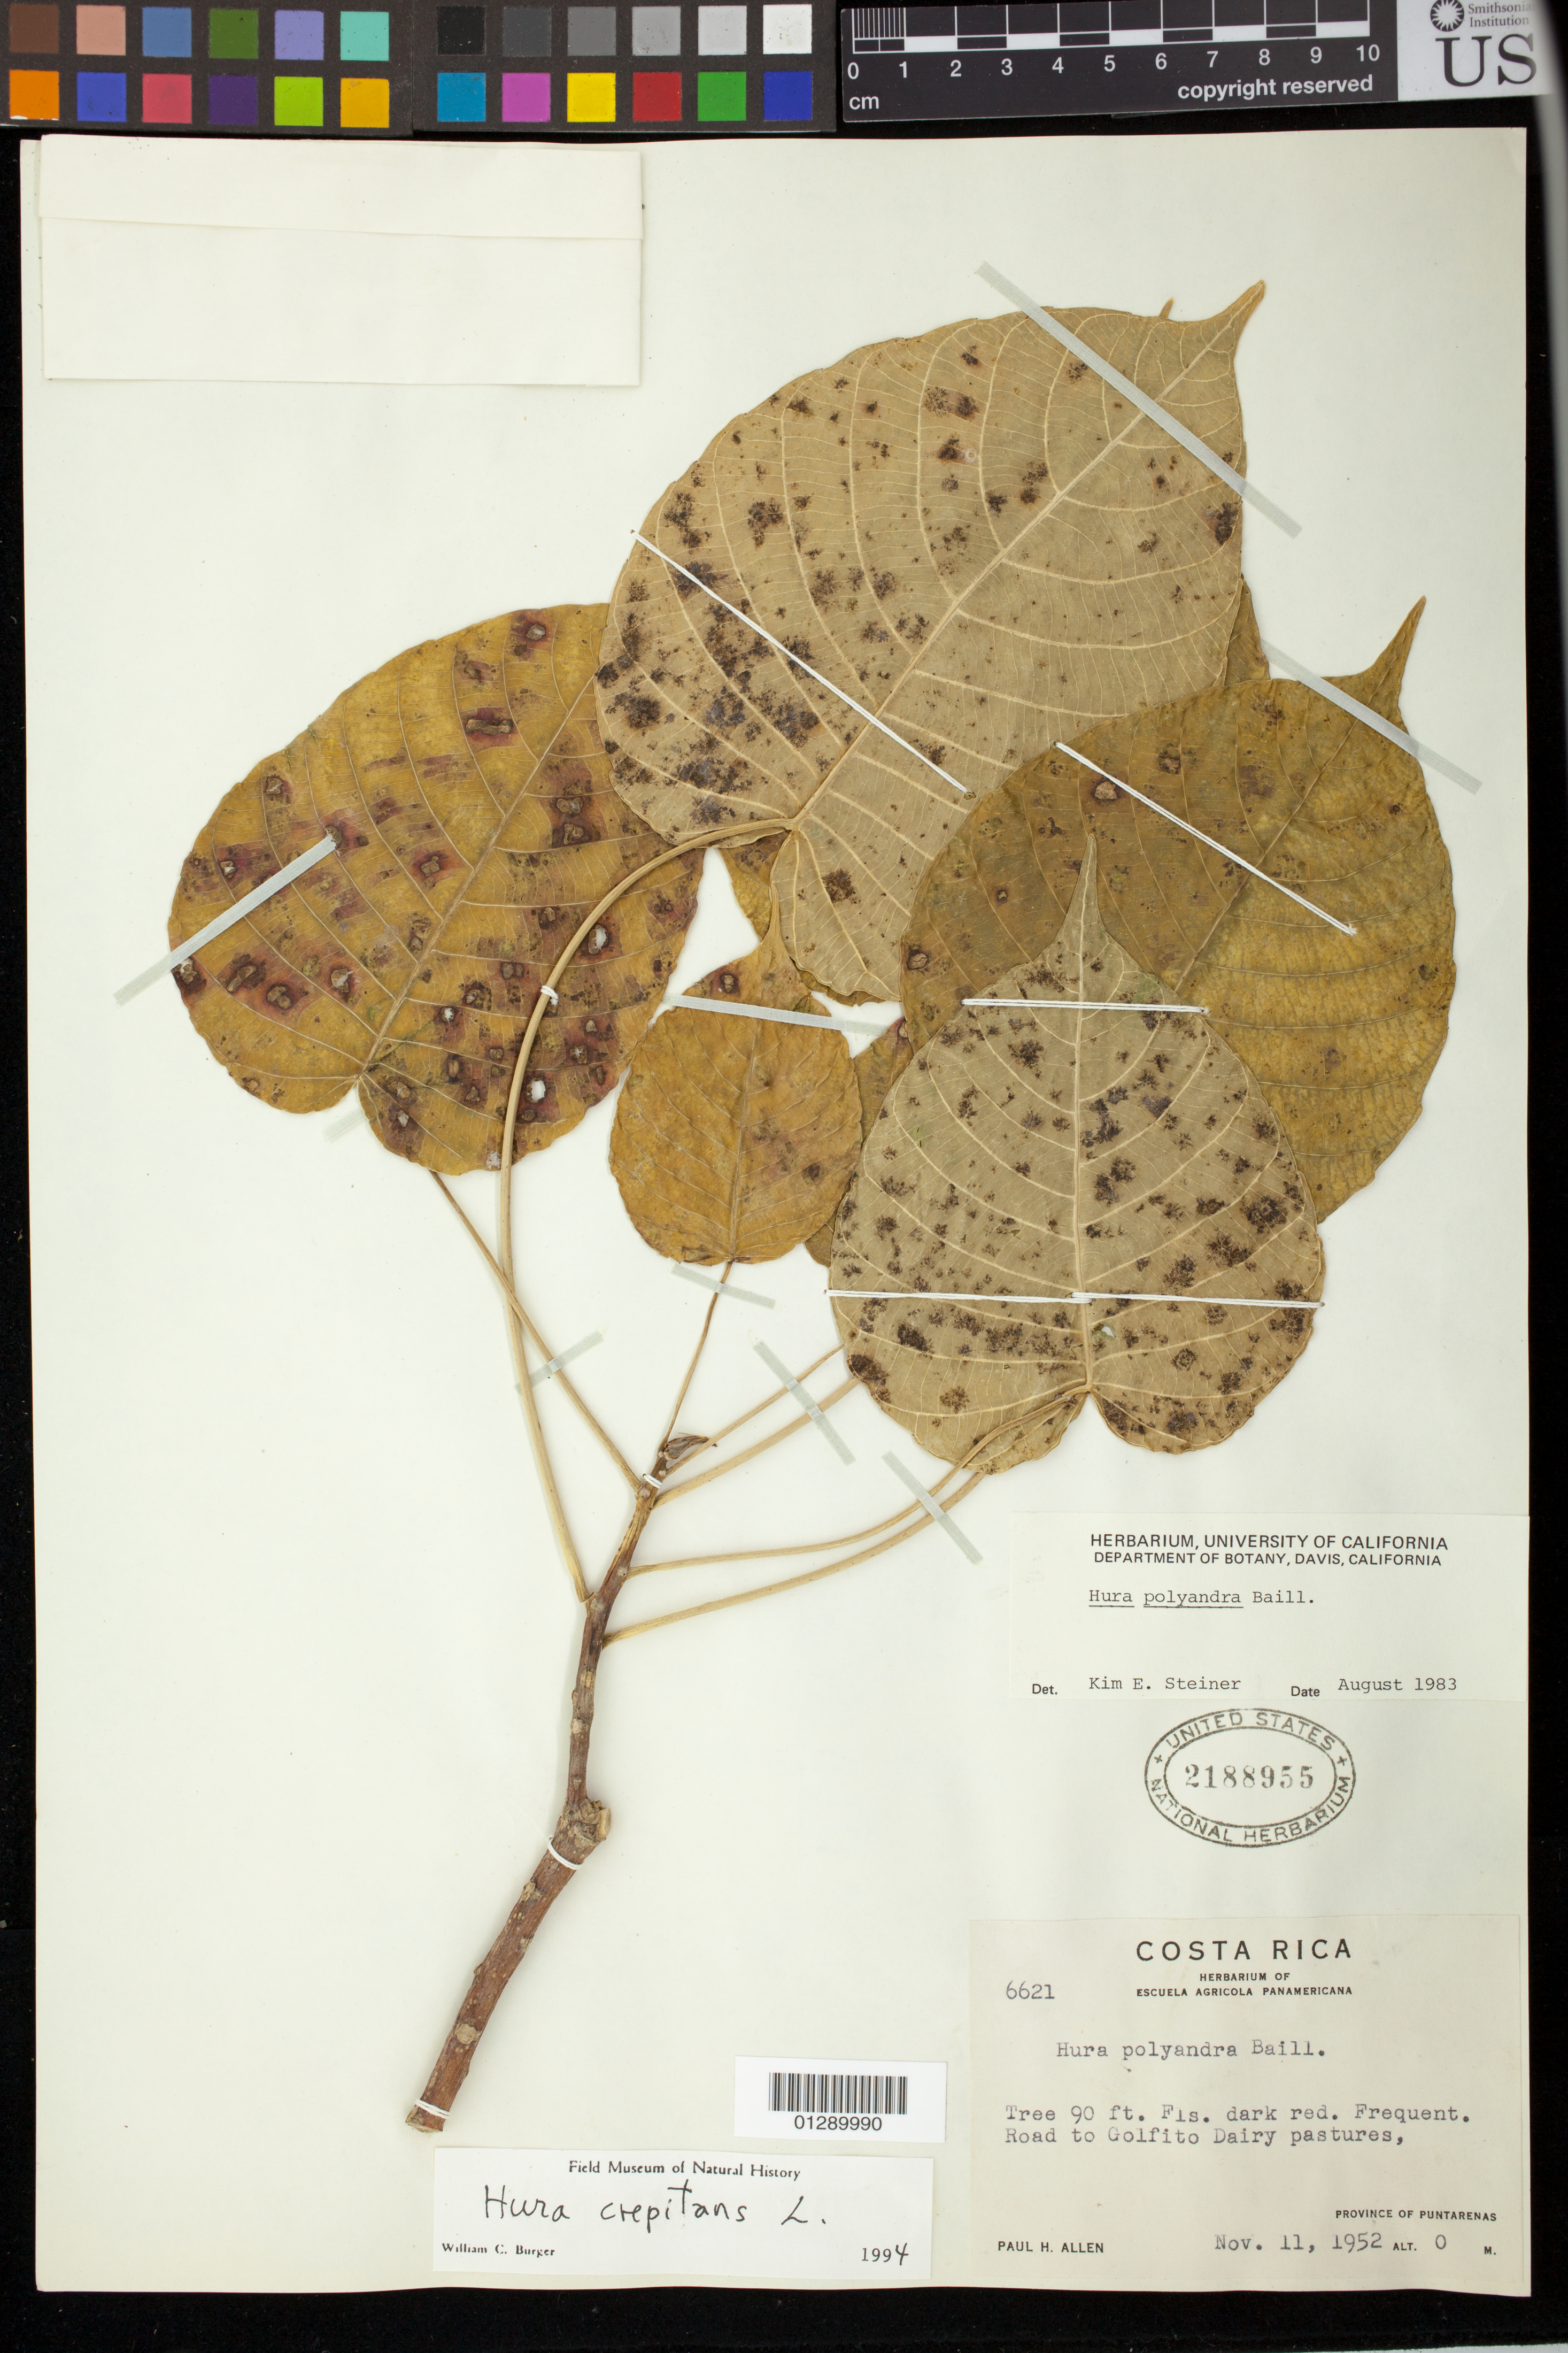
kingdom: Plantae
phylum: Tracheophyta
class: Magnoliopsida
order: Malpighiales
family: Euphorbiaceae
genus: Hura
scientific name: Hura crepitans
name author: L.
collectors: P. H. Allen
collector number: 6621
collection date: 1952-11-11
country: Costa Rica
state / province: Puntarenas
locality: Road to Golfito Dairy pastures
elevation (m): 0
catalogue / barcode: US 2188955